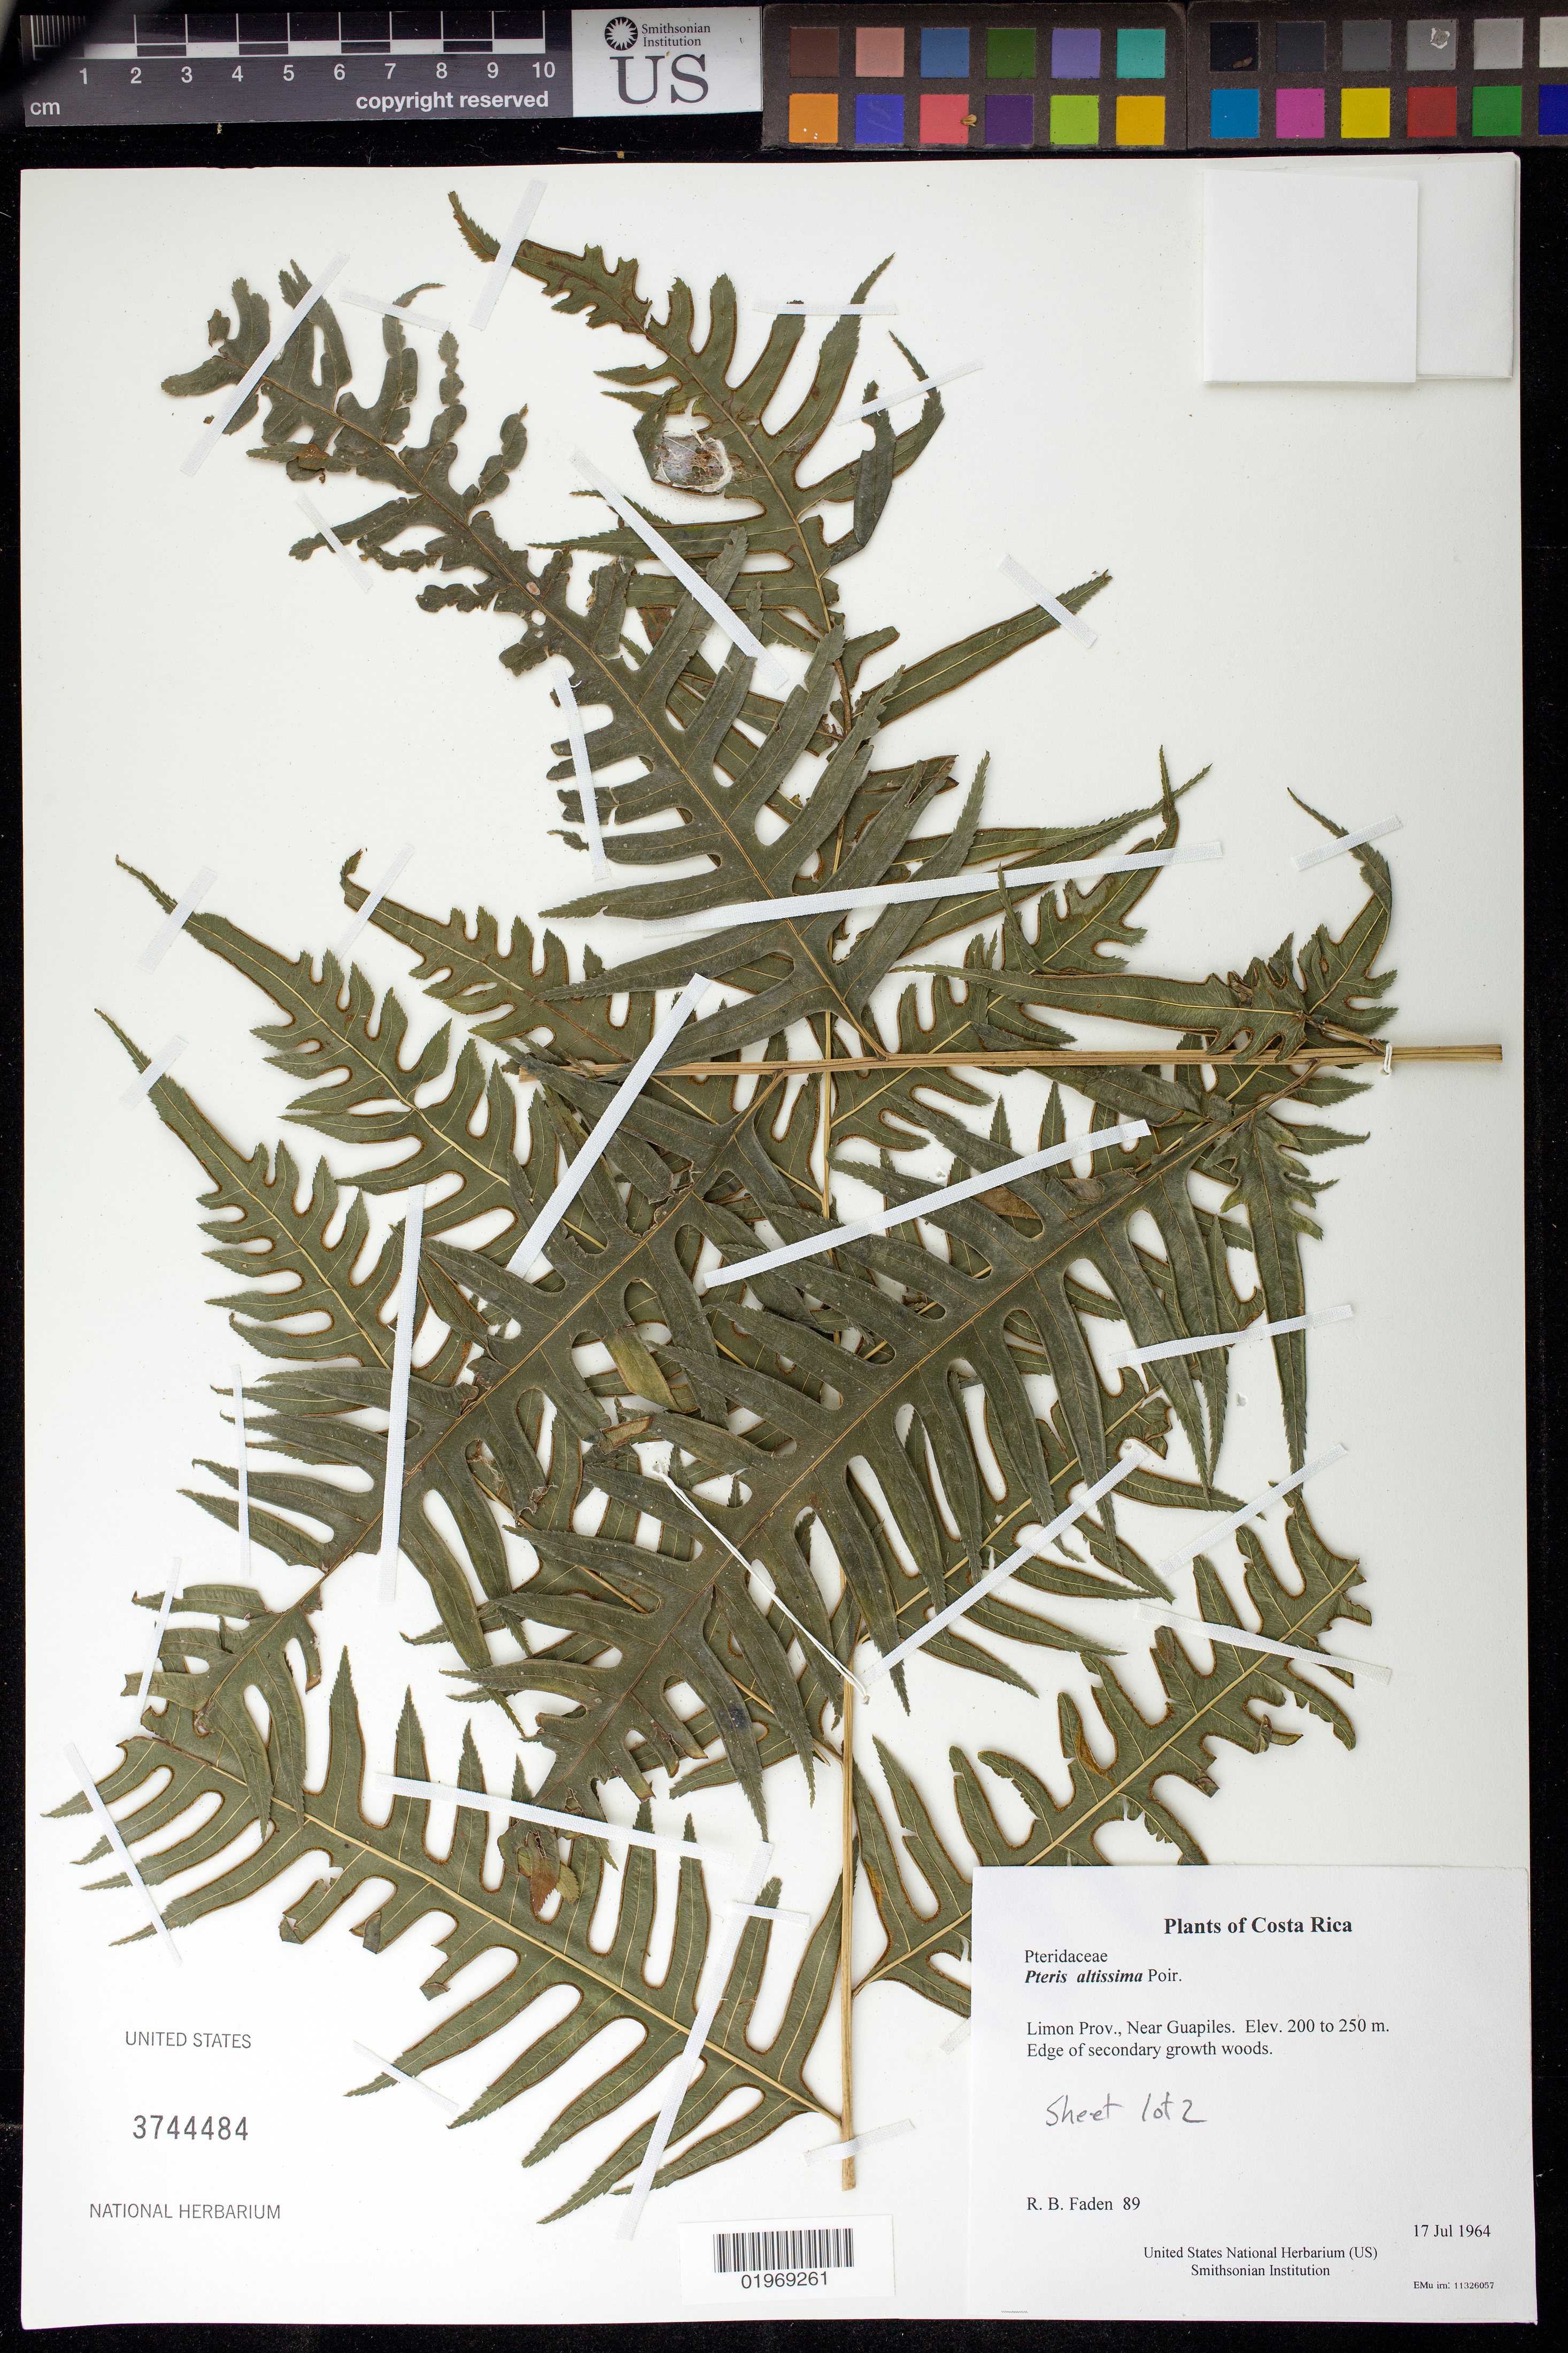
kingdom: Plantae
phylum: Tracheophyta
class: Polypodiopsida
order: Polypodiales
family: Pteridaceae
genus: Pteris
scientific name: Pteris altissima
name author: Poir.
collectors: R. B. Faden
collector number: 89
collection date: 1964-07-17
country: Costa Rica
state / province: Limon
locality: Near Guapiles.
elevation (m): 200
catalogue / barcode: US 3744484